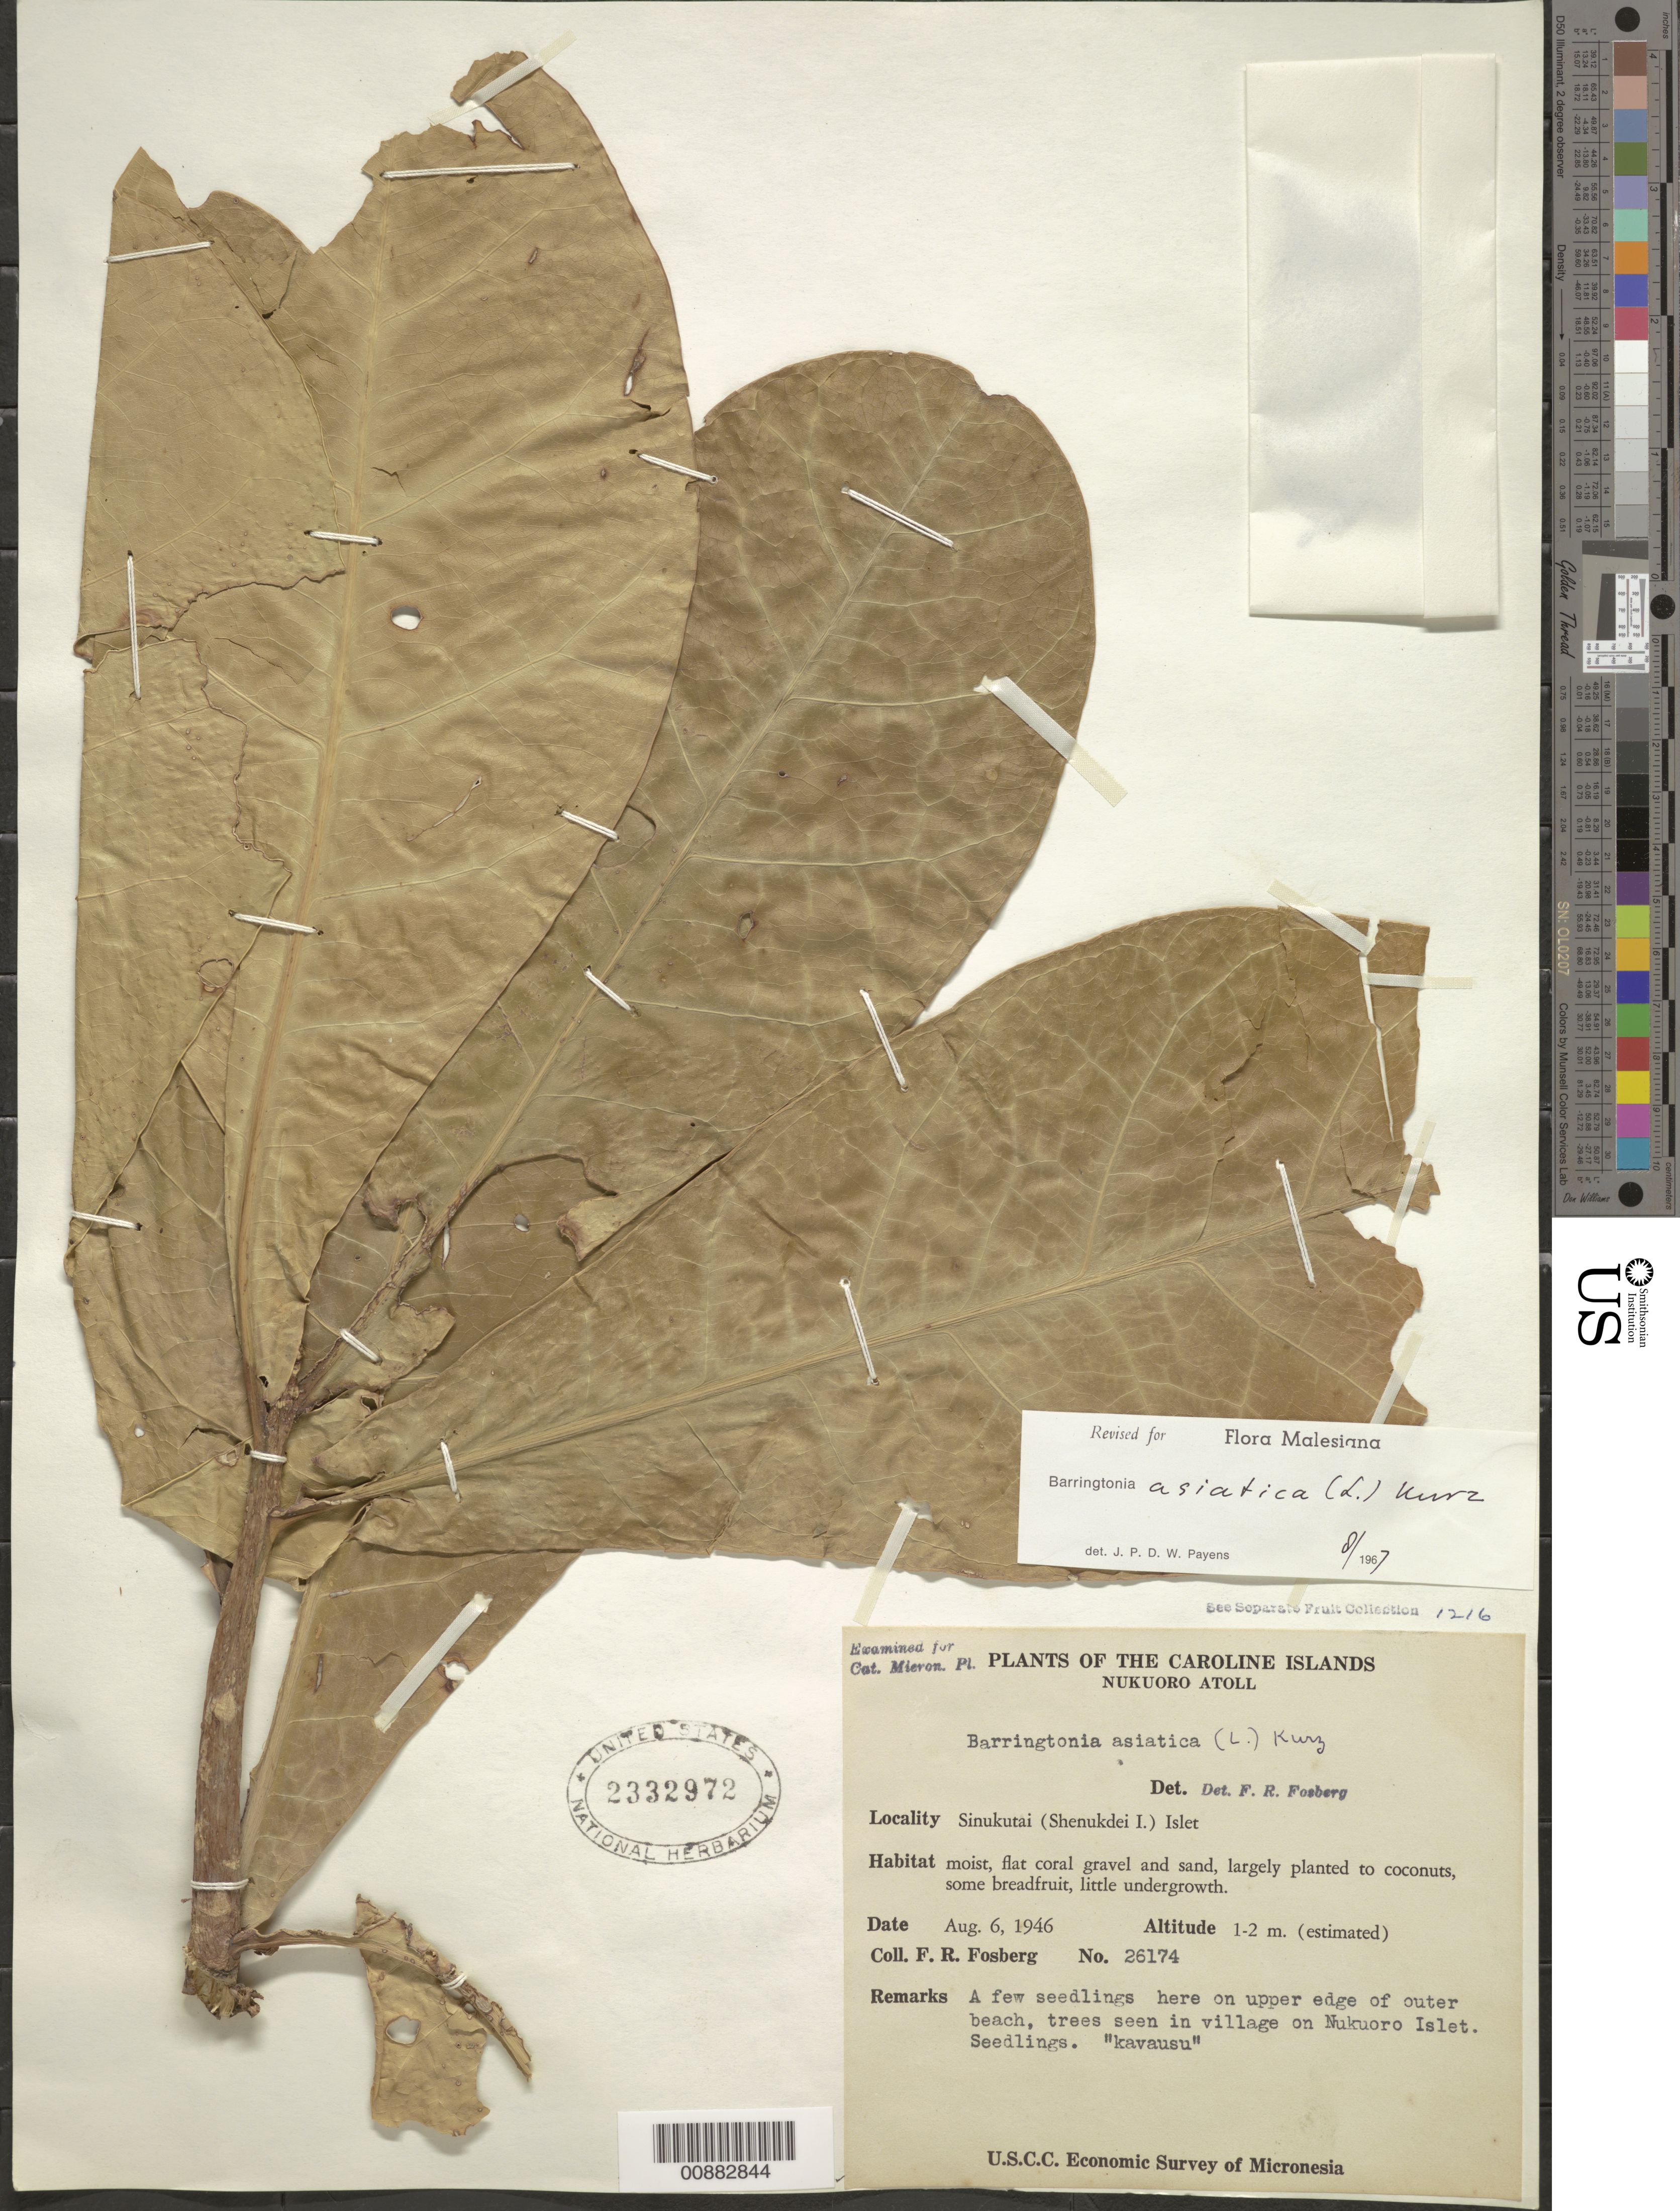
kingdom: Plantae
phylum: Tracheophyta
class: Magnoliopsida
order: Ericales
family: Lecythidaceae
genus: Barringtonia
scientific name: Barringtonia asiatica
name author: (L.) Kurz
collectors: F. R. Fosberg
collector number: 26174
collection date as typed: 06 Aug 1946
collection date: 1946-08-06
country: Micronesia, Federated States of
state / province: Pohnpei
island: Nukuoro Atoll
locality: Sinukutai I. (Shenukdei I.)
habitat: moist, flat coral gravel and sand, largely planted to coconuts, some breadfruit, little undergrowth.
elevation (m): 1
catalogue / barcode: US 2332972